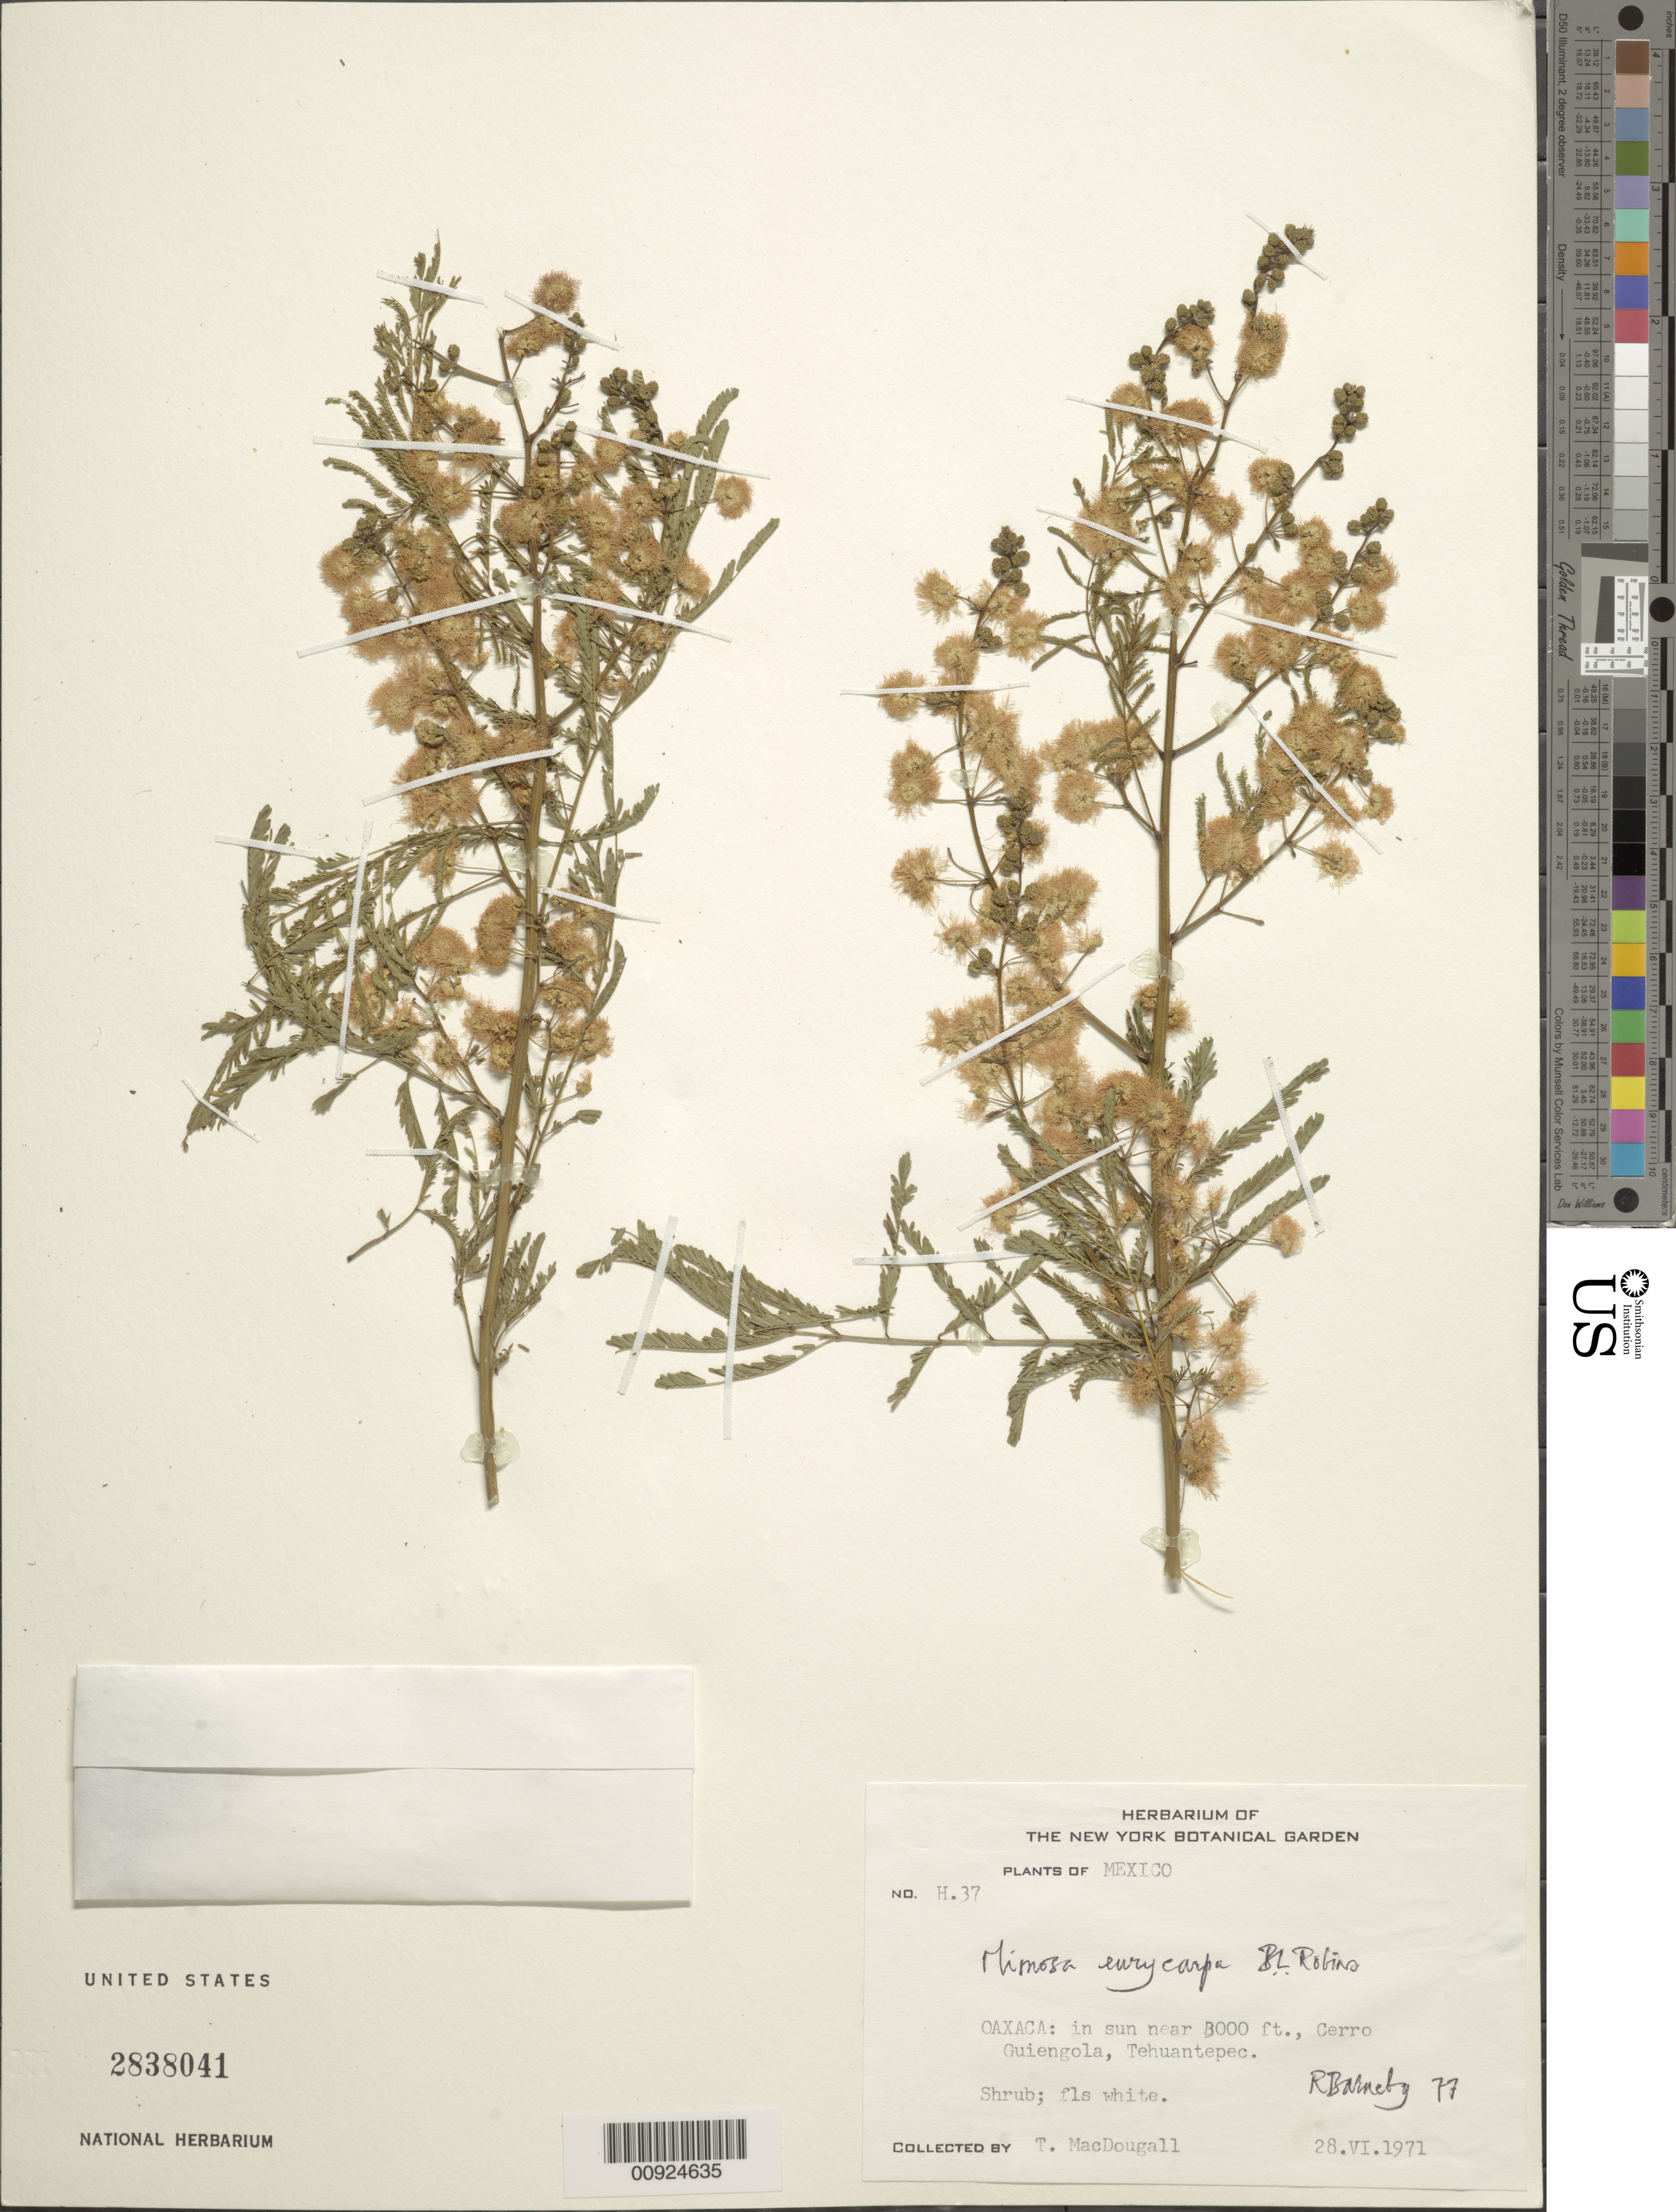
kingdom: Plantae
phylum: Tracheophyta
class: Magnoliopsida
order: Fabales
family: Fabaceae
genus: Mimosa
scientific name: Mimosa eurycarpa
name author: B.L. Rob.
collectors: T. Macdougall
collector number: H. 37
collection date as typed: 28 Jun 1971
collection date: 1971-06-28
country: Mexico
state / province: Oaxaca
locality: Oaxaca: Cerro Guiengola, Tehuantepec.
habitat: In sun.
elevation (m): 914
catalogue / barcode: US 2838041